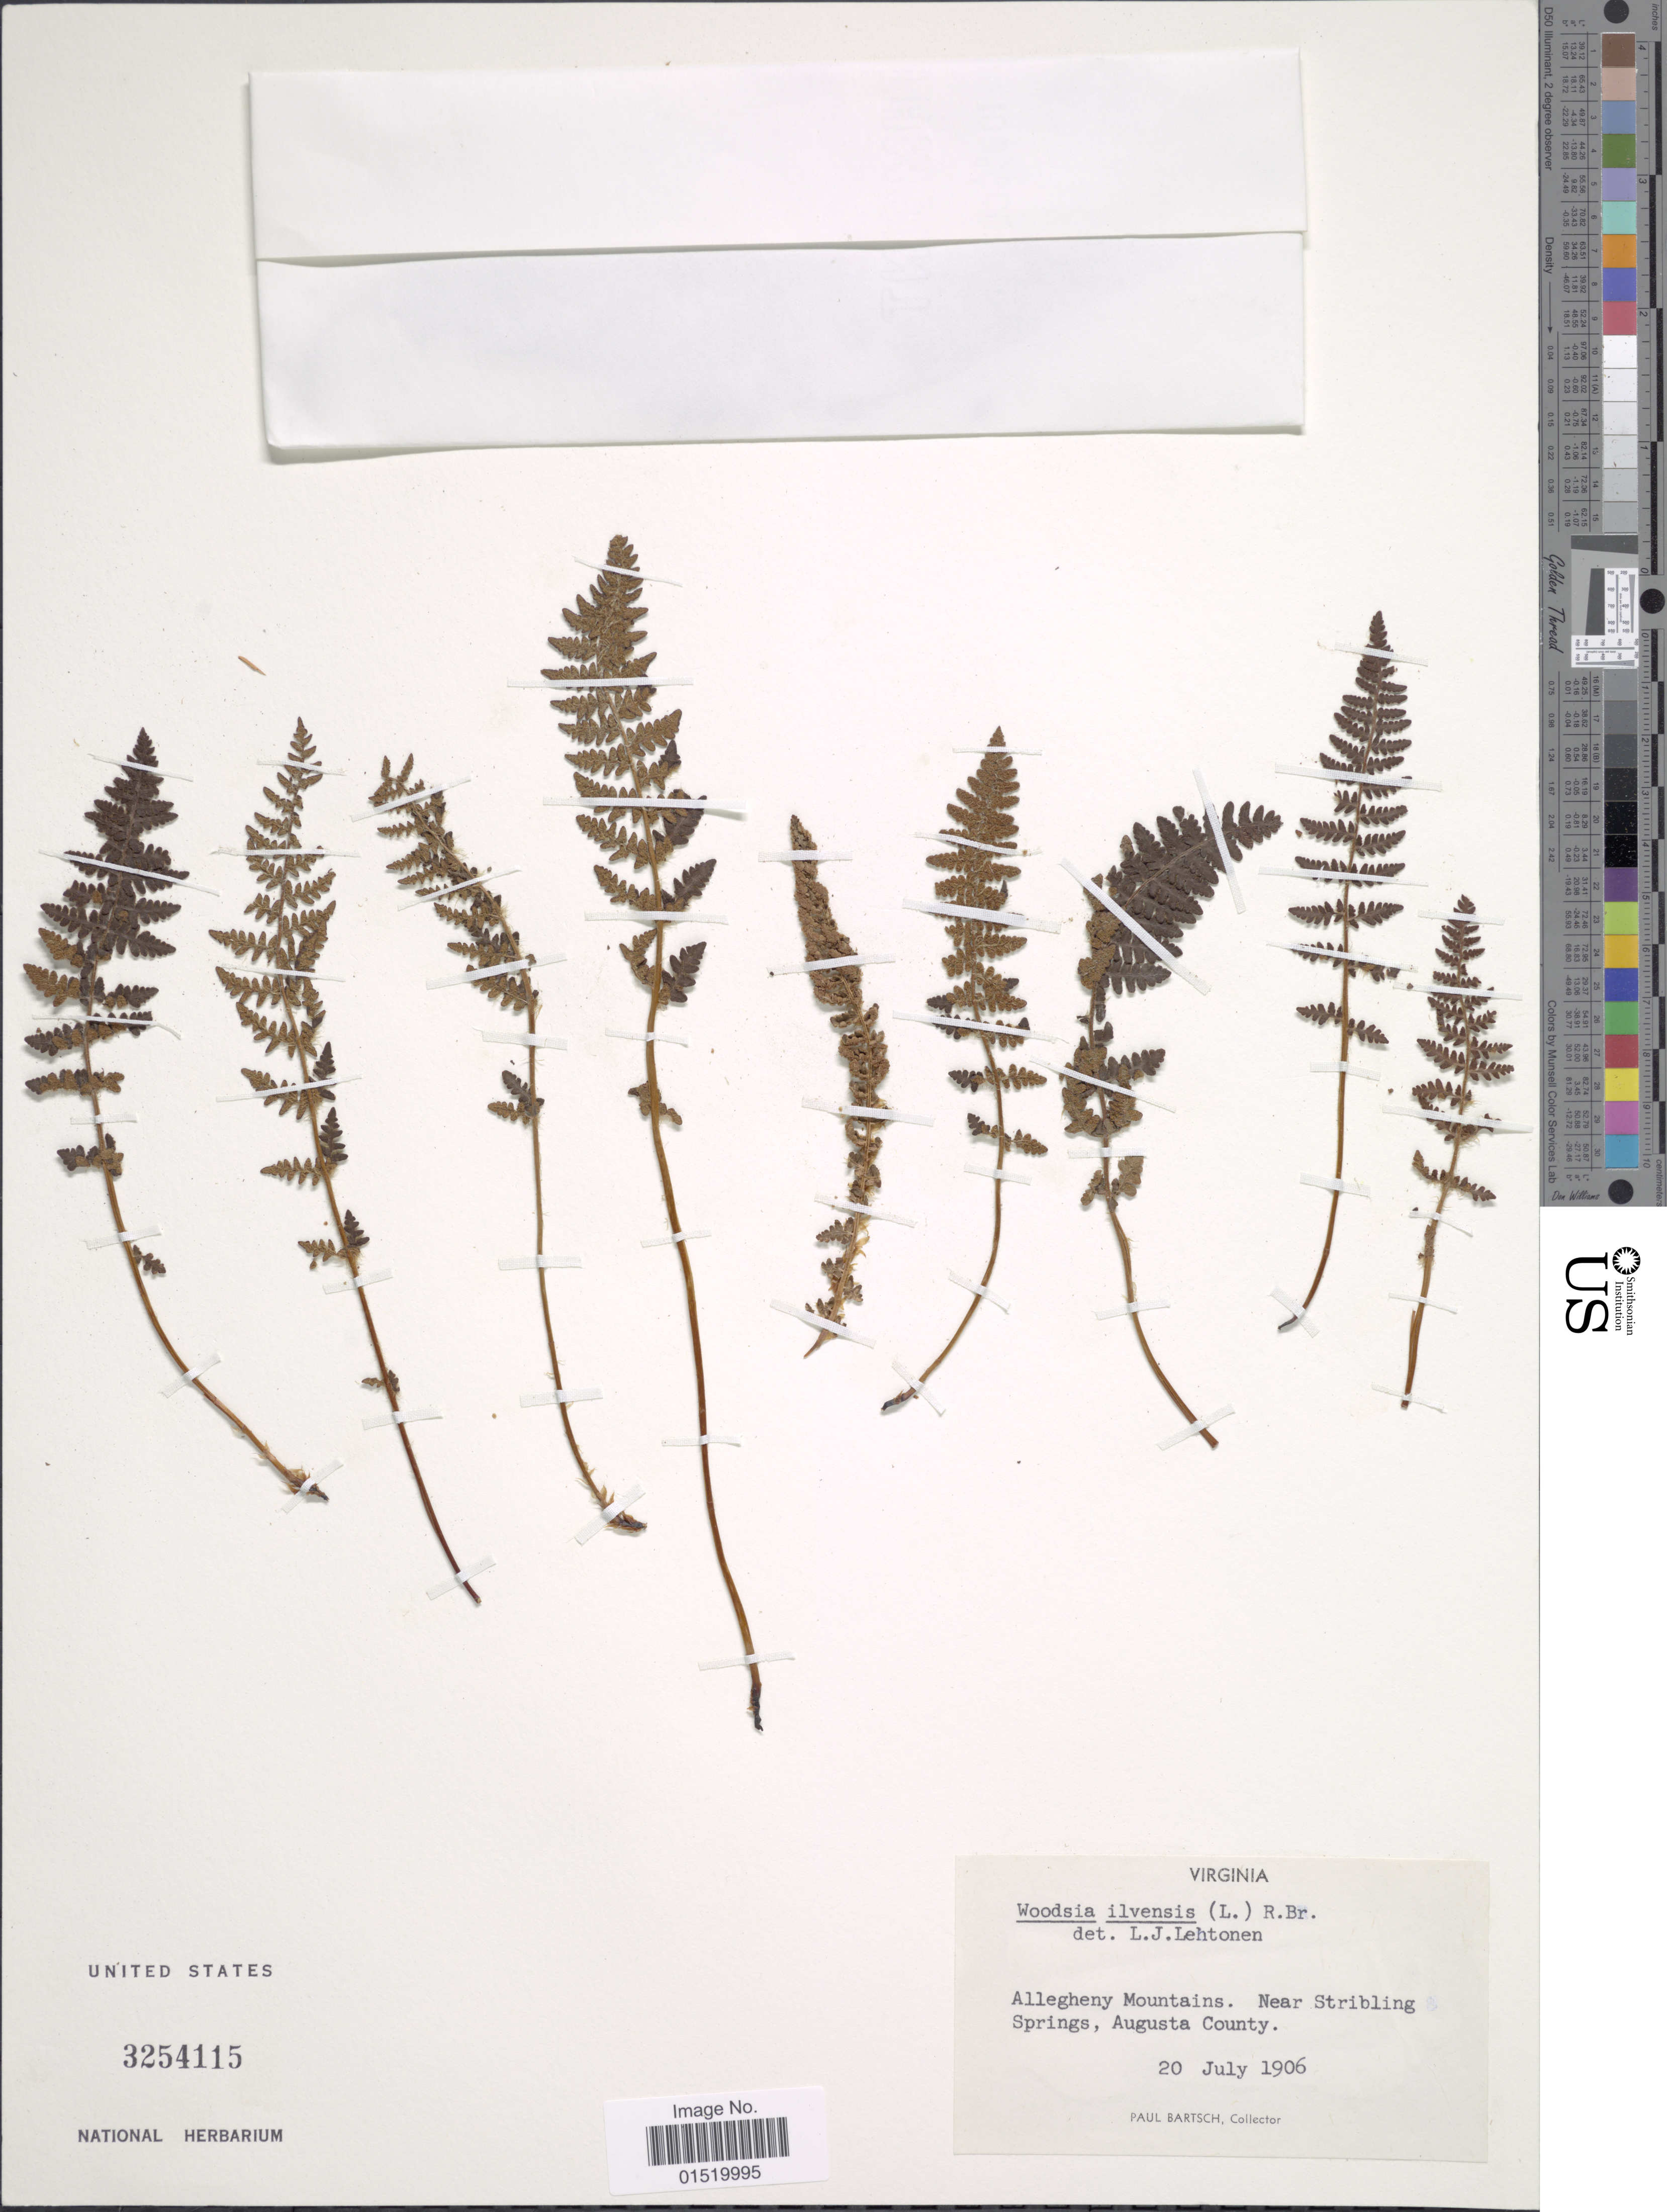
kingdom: Plantae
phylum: Tracheophyta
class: Polypodiopsida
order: Polypodiales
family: Woodsiaceae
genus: Woodsia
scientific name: Woodsia ilvensis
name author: (L.) R. Br.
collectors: P. Bartsch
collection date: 1906-07-20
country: United States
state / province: Virginia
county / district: Augusta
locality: Allegheny Mountains. Near Stribling Springs, Augusta County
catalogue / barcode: US 3254115